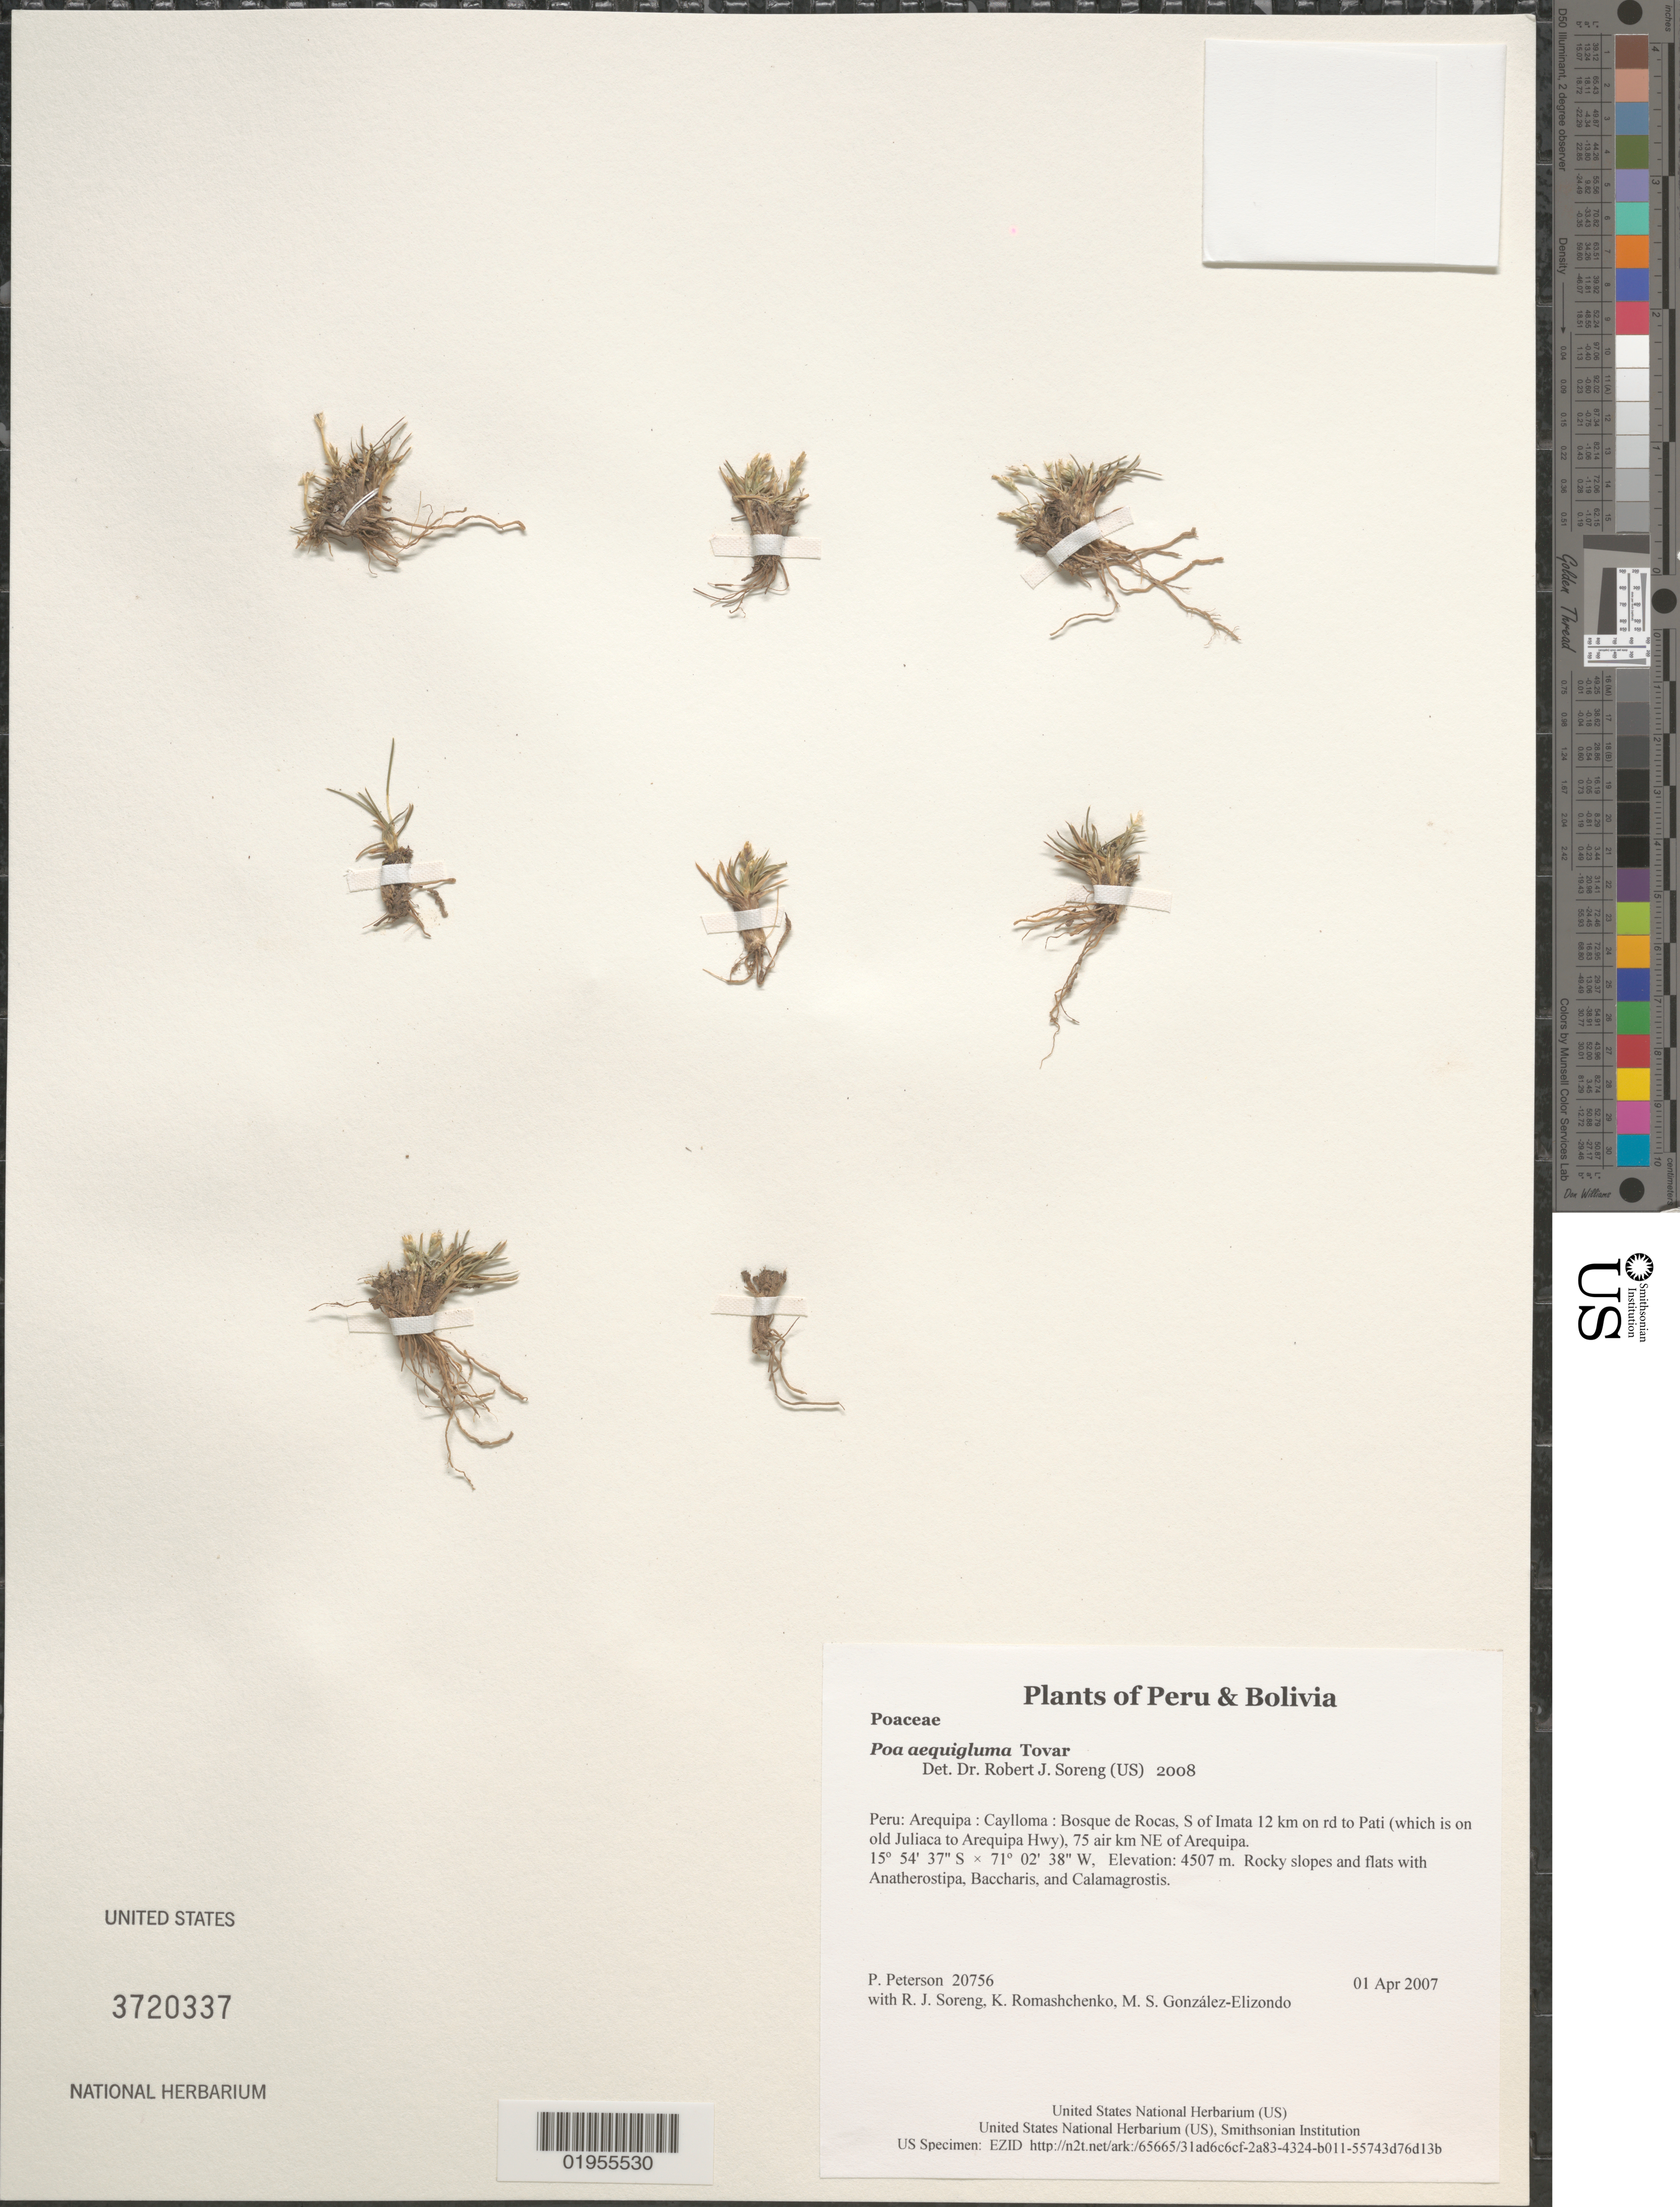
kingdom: Plantae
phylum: Tracheophyta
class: Liliopsida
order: Poales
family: Poaceae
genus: Poa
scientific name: Poa aequigluma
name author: Tovar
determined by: Soreng, Robert J., Research Associate (BOT), Smithsonian Institution - National Museum of Natural History (UNITED STATES)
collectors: P. M. Peterson, R. J. Soreng, K. Romashchenko & M. S. González-Elizondo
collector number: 20756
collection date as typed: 01 Apr 2007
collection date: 2007-04-01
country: Peru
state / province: Arequipa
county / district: Caylloma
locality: Bosque de Rocas, S of Imata 12 km on rd to Pati (which is on old Juliaca to Arequipa Hwy), 75 air km NE of Arequipa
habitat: Rocky slopes and flats with Anatherostipa, Baccharis, and Calamagrostis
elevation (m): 4507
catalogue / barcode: US 3720337